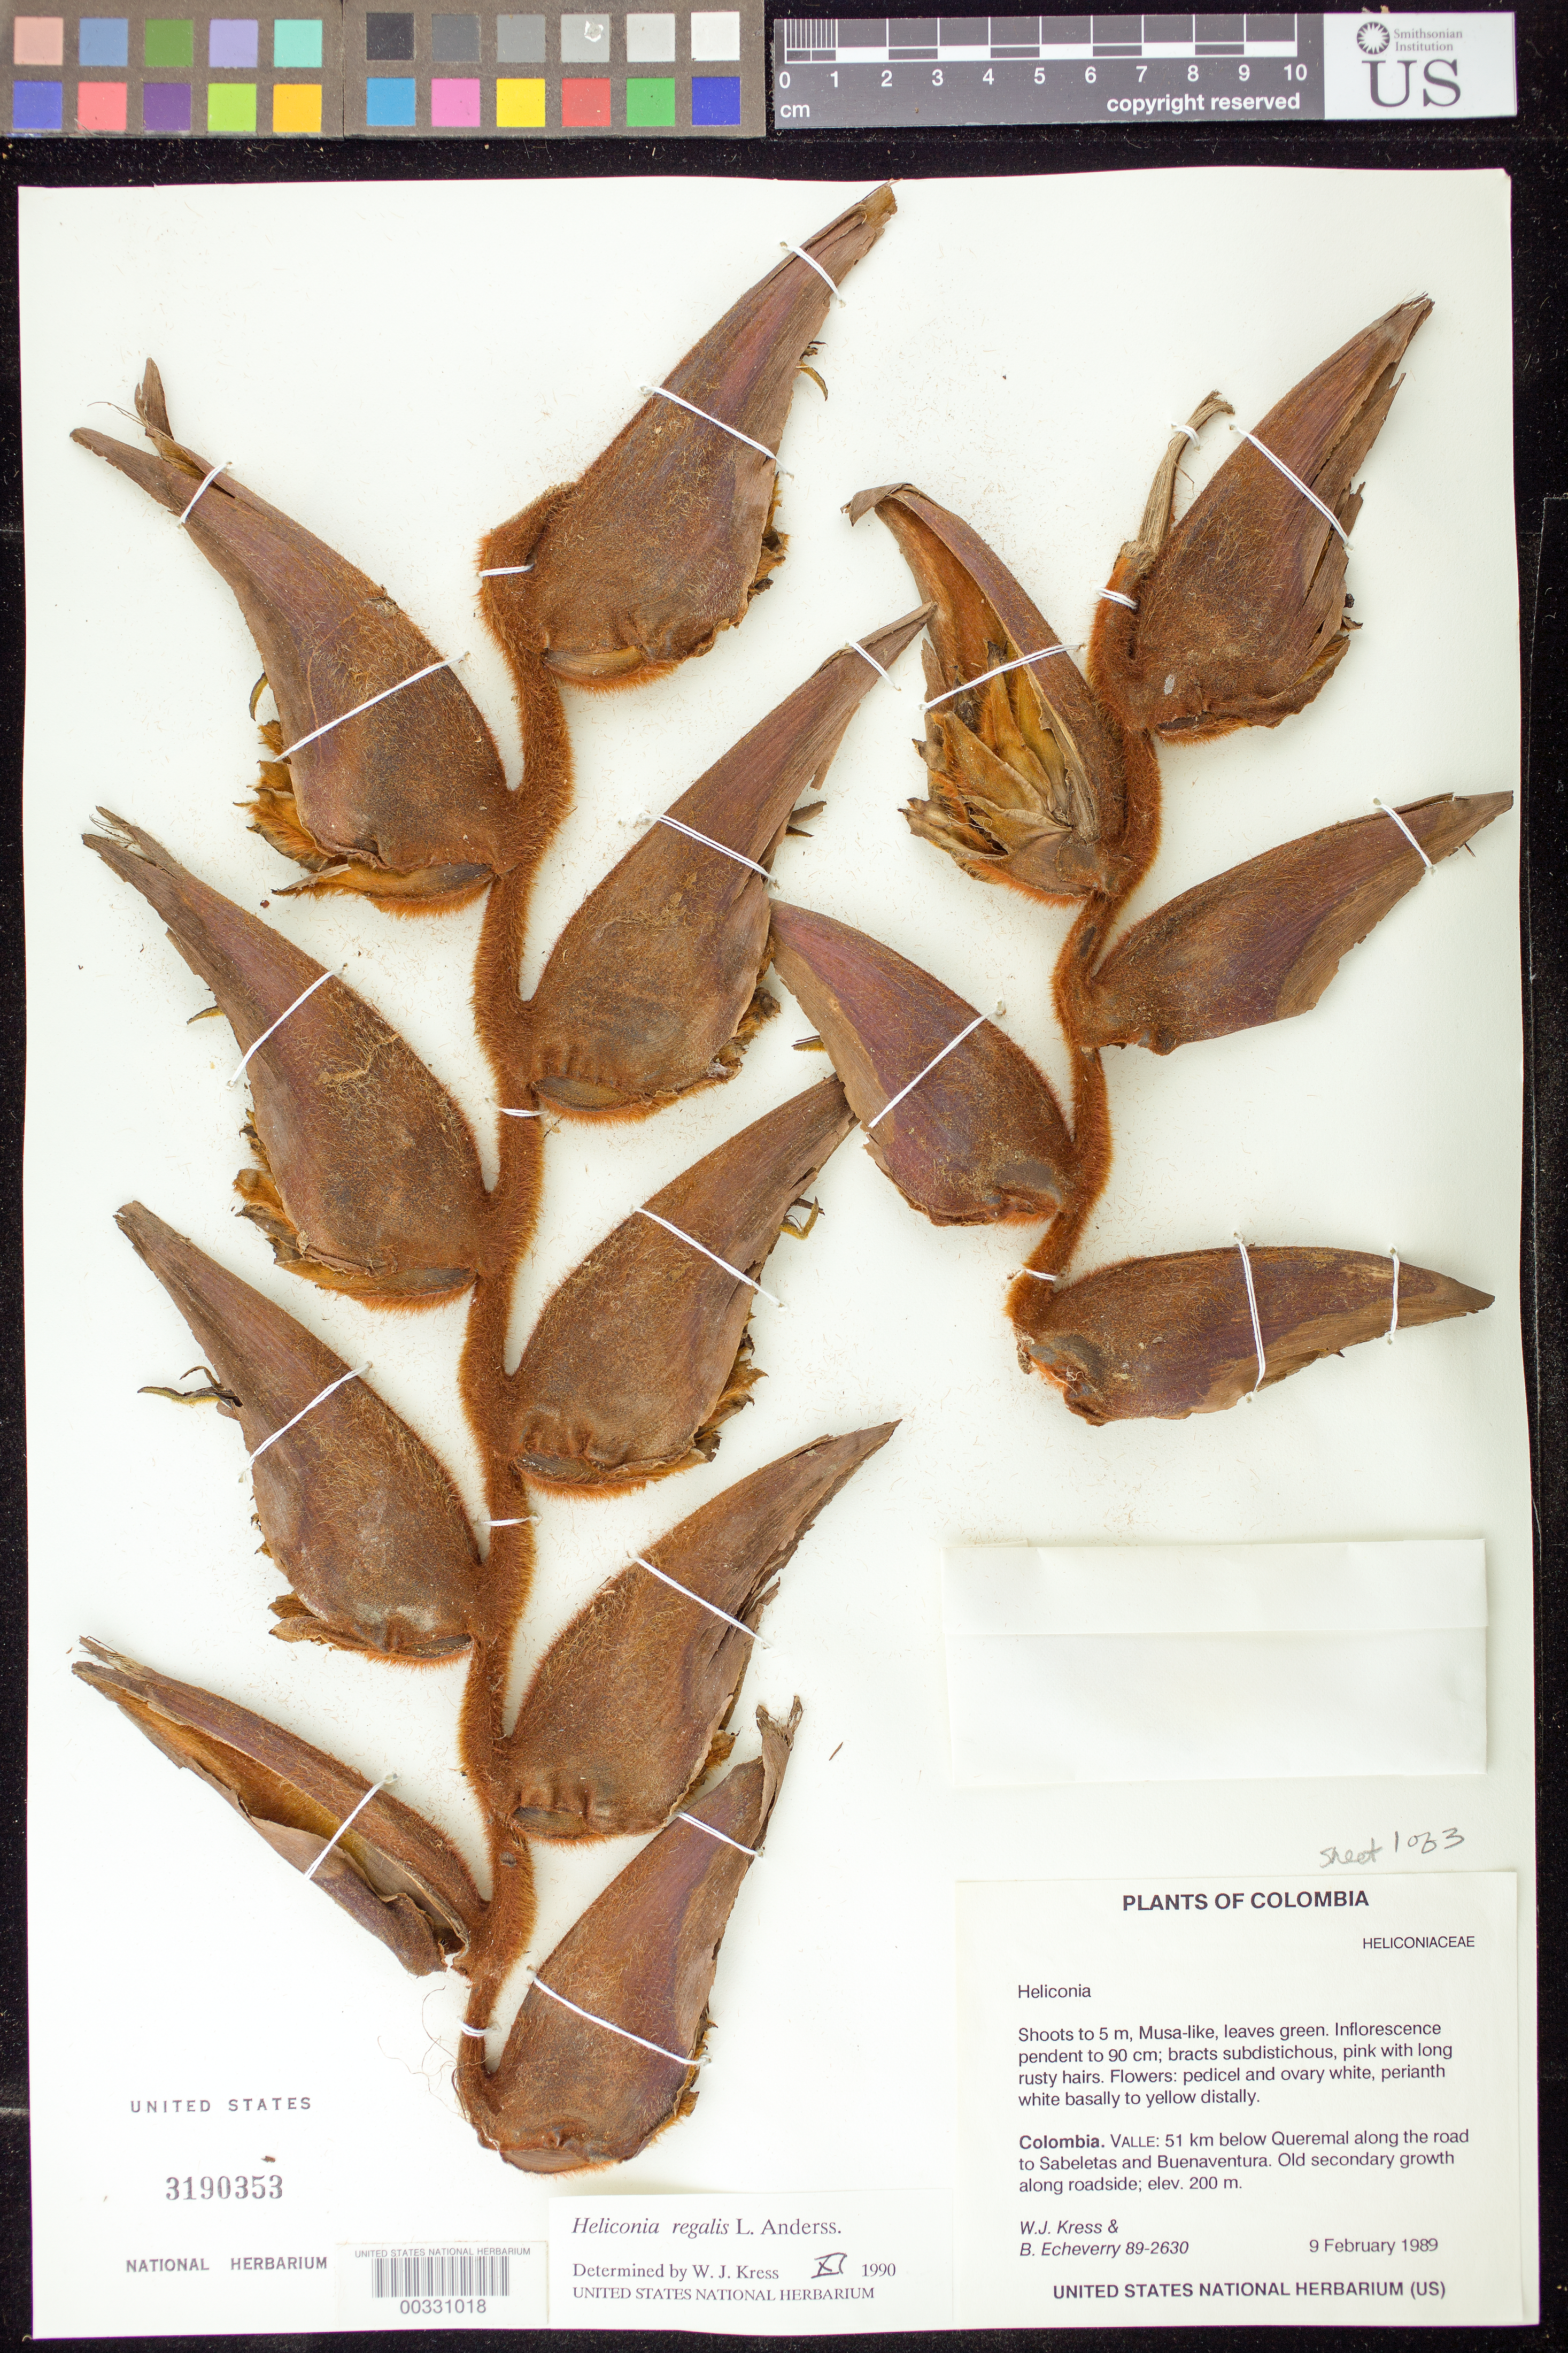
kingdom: Plantae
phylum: Tracheophyta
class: Liliopsida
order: Zingiberales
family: Heliconiaceae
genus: Heliconia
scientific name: Heliconia regalis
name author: L. Andersson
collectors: W. J. Kress & B. Echeverry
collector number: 89-2630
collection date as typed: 09 Feb 1989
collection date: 1989-02-09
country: Colombia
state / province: Valle del Cauca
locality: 51 km below Queremal along road to Sabeletas and Buena Ventura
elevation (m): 200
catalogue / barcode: US 3190353